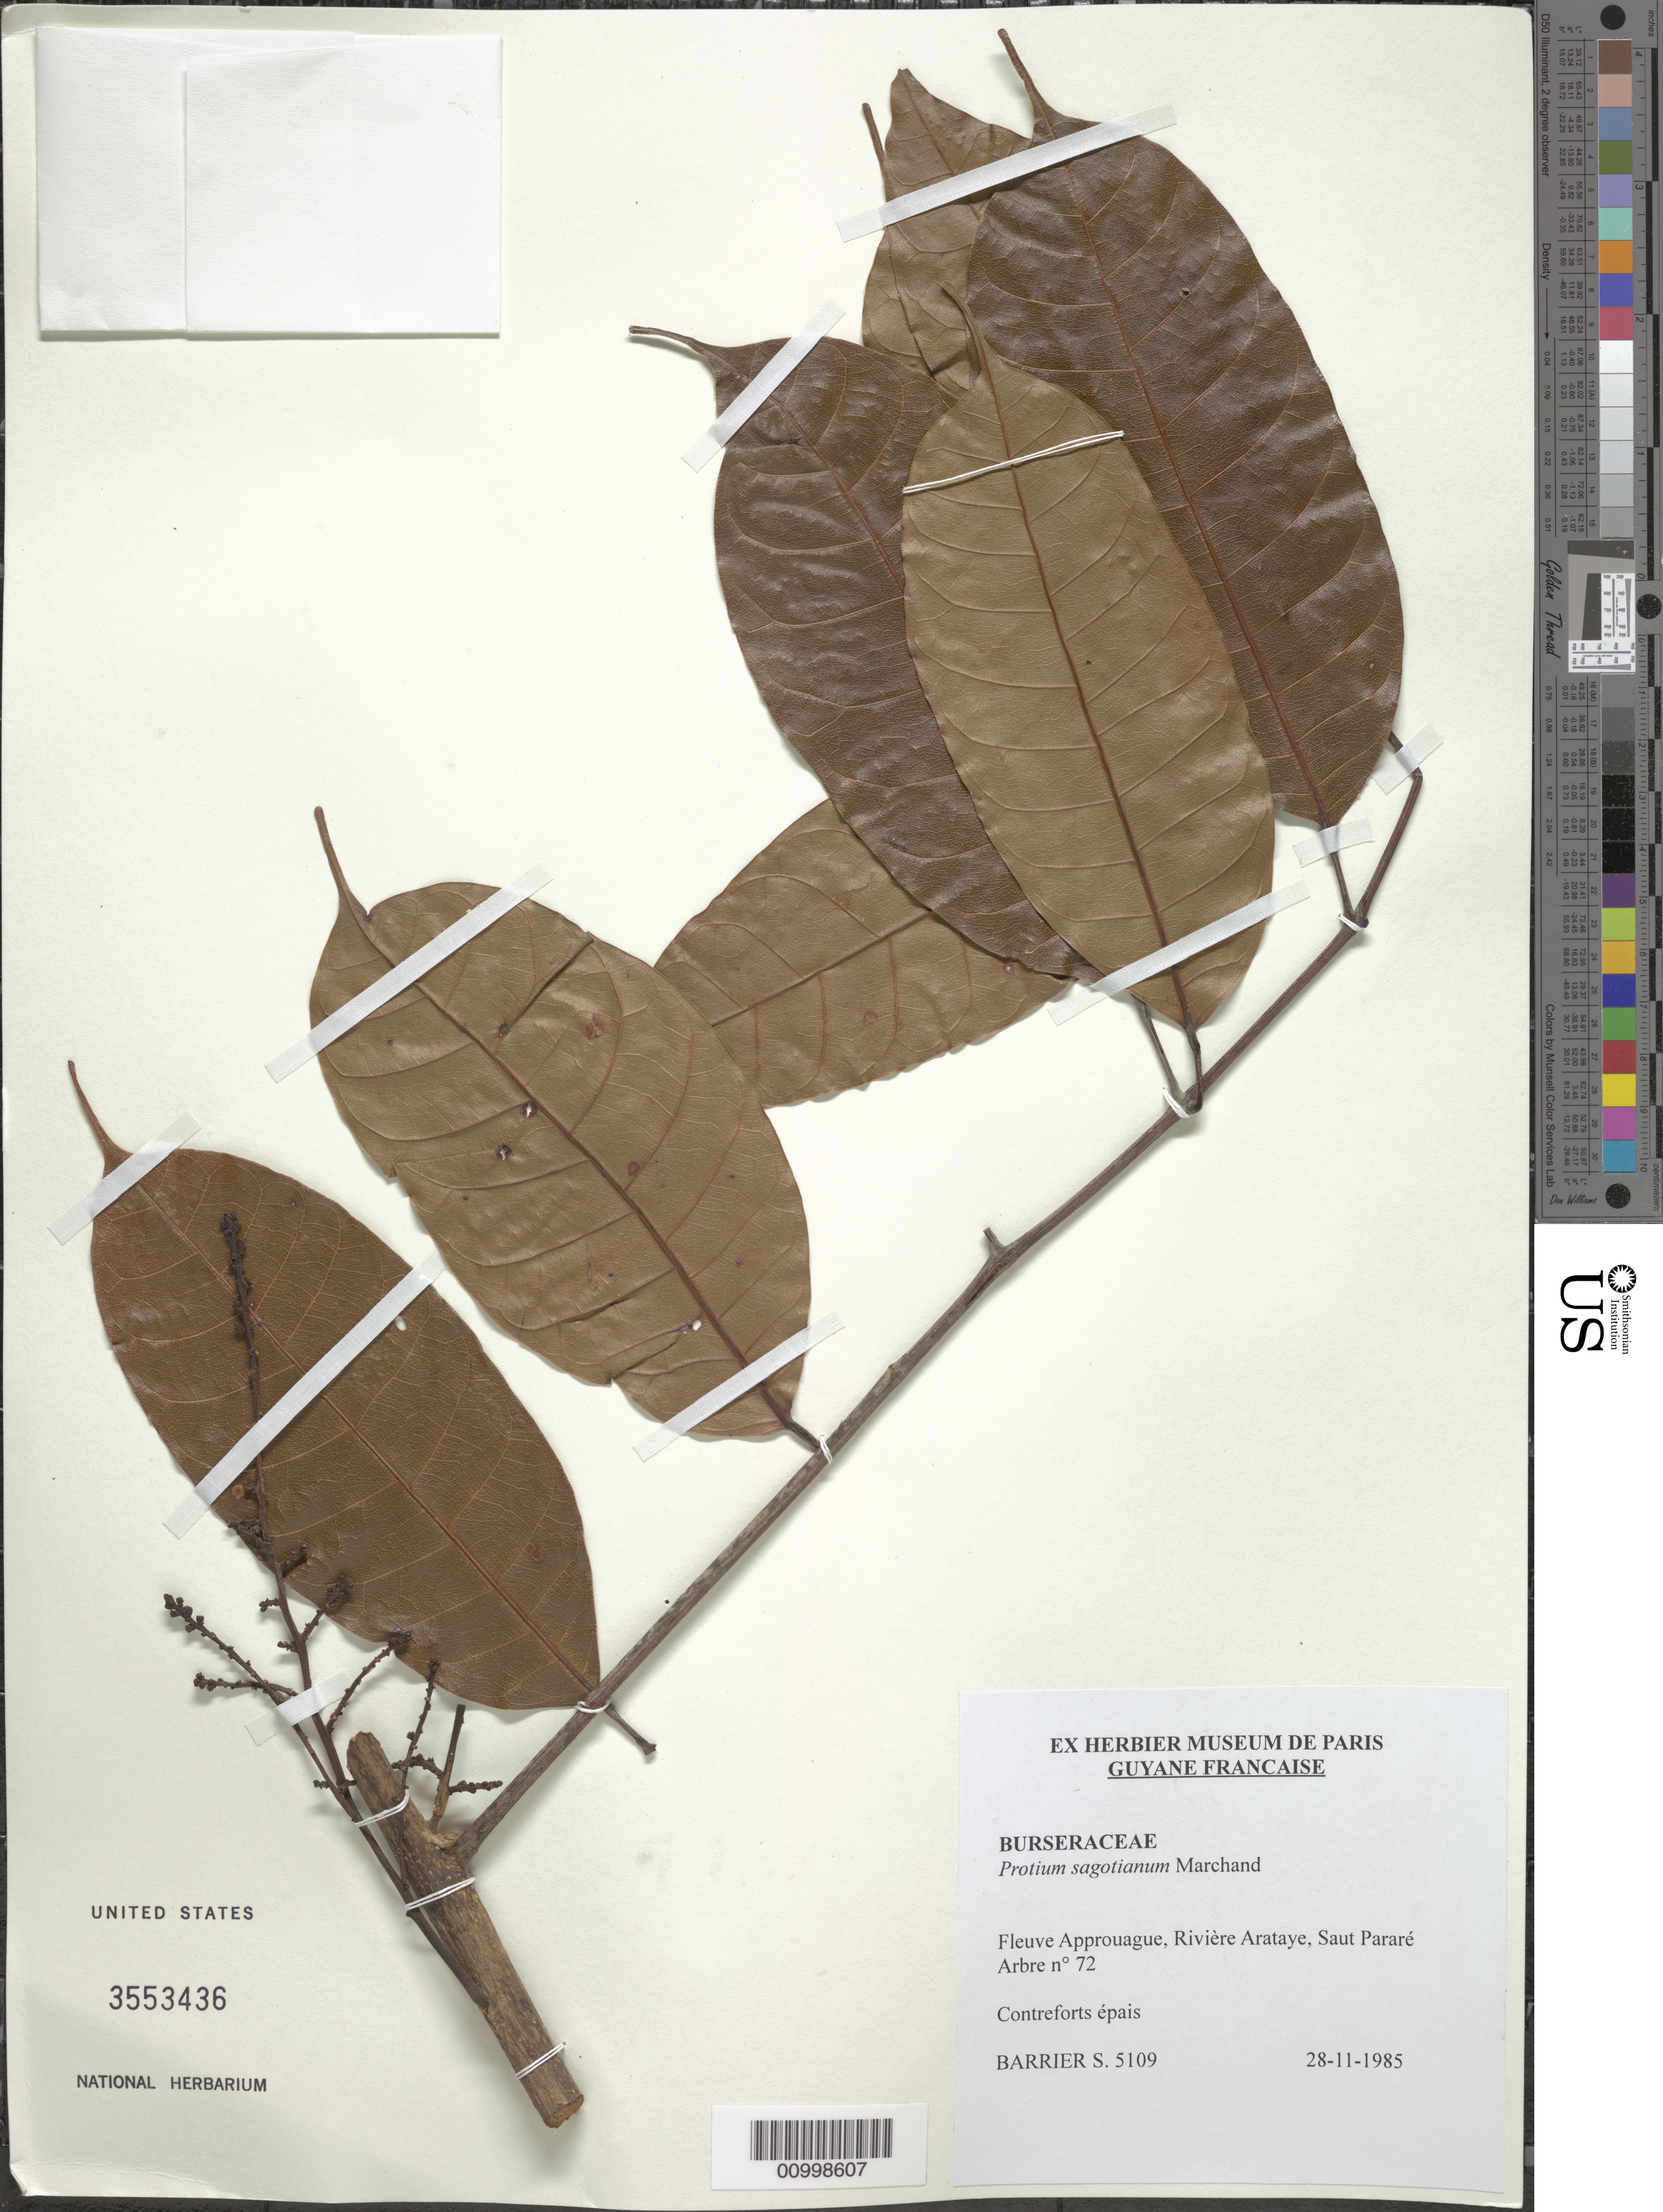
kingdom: Plantae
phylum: Tracheophyta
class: Magnoliopsida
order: Sapindales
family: Burseraceae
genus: Protium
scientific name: Protium sagotianum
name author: Marchand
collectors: S. Barrier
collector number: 5109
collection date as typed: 28-Nov-85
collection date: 1985-11-28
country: French Guiana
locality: Fleuve Approuague, Riviere Arataye, Saut Pararé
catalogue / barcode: US 3553436